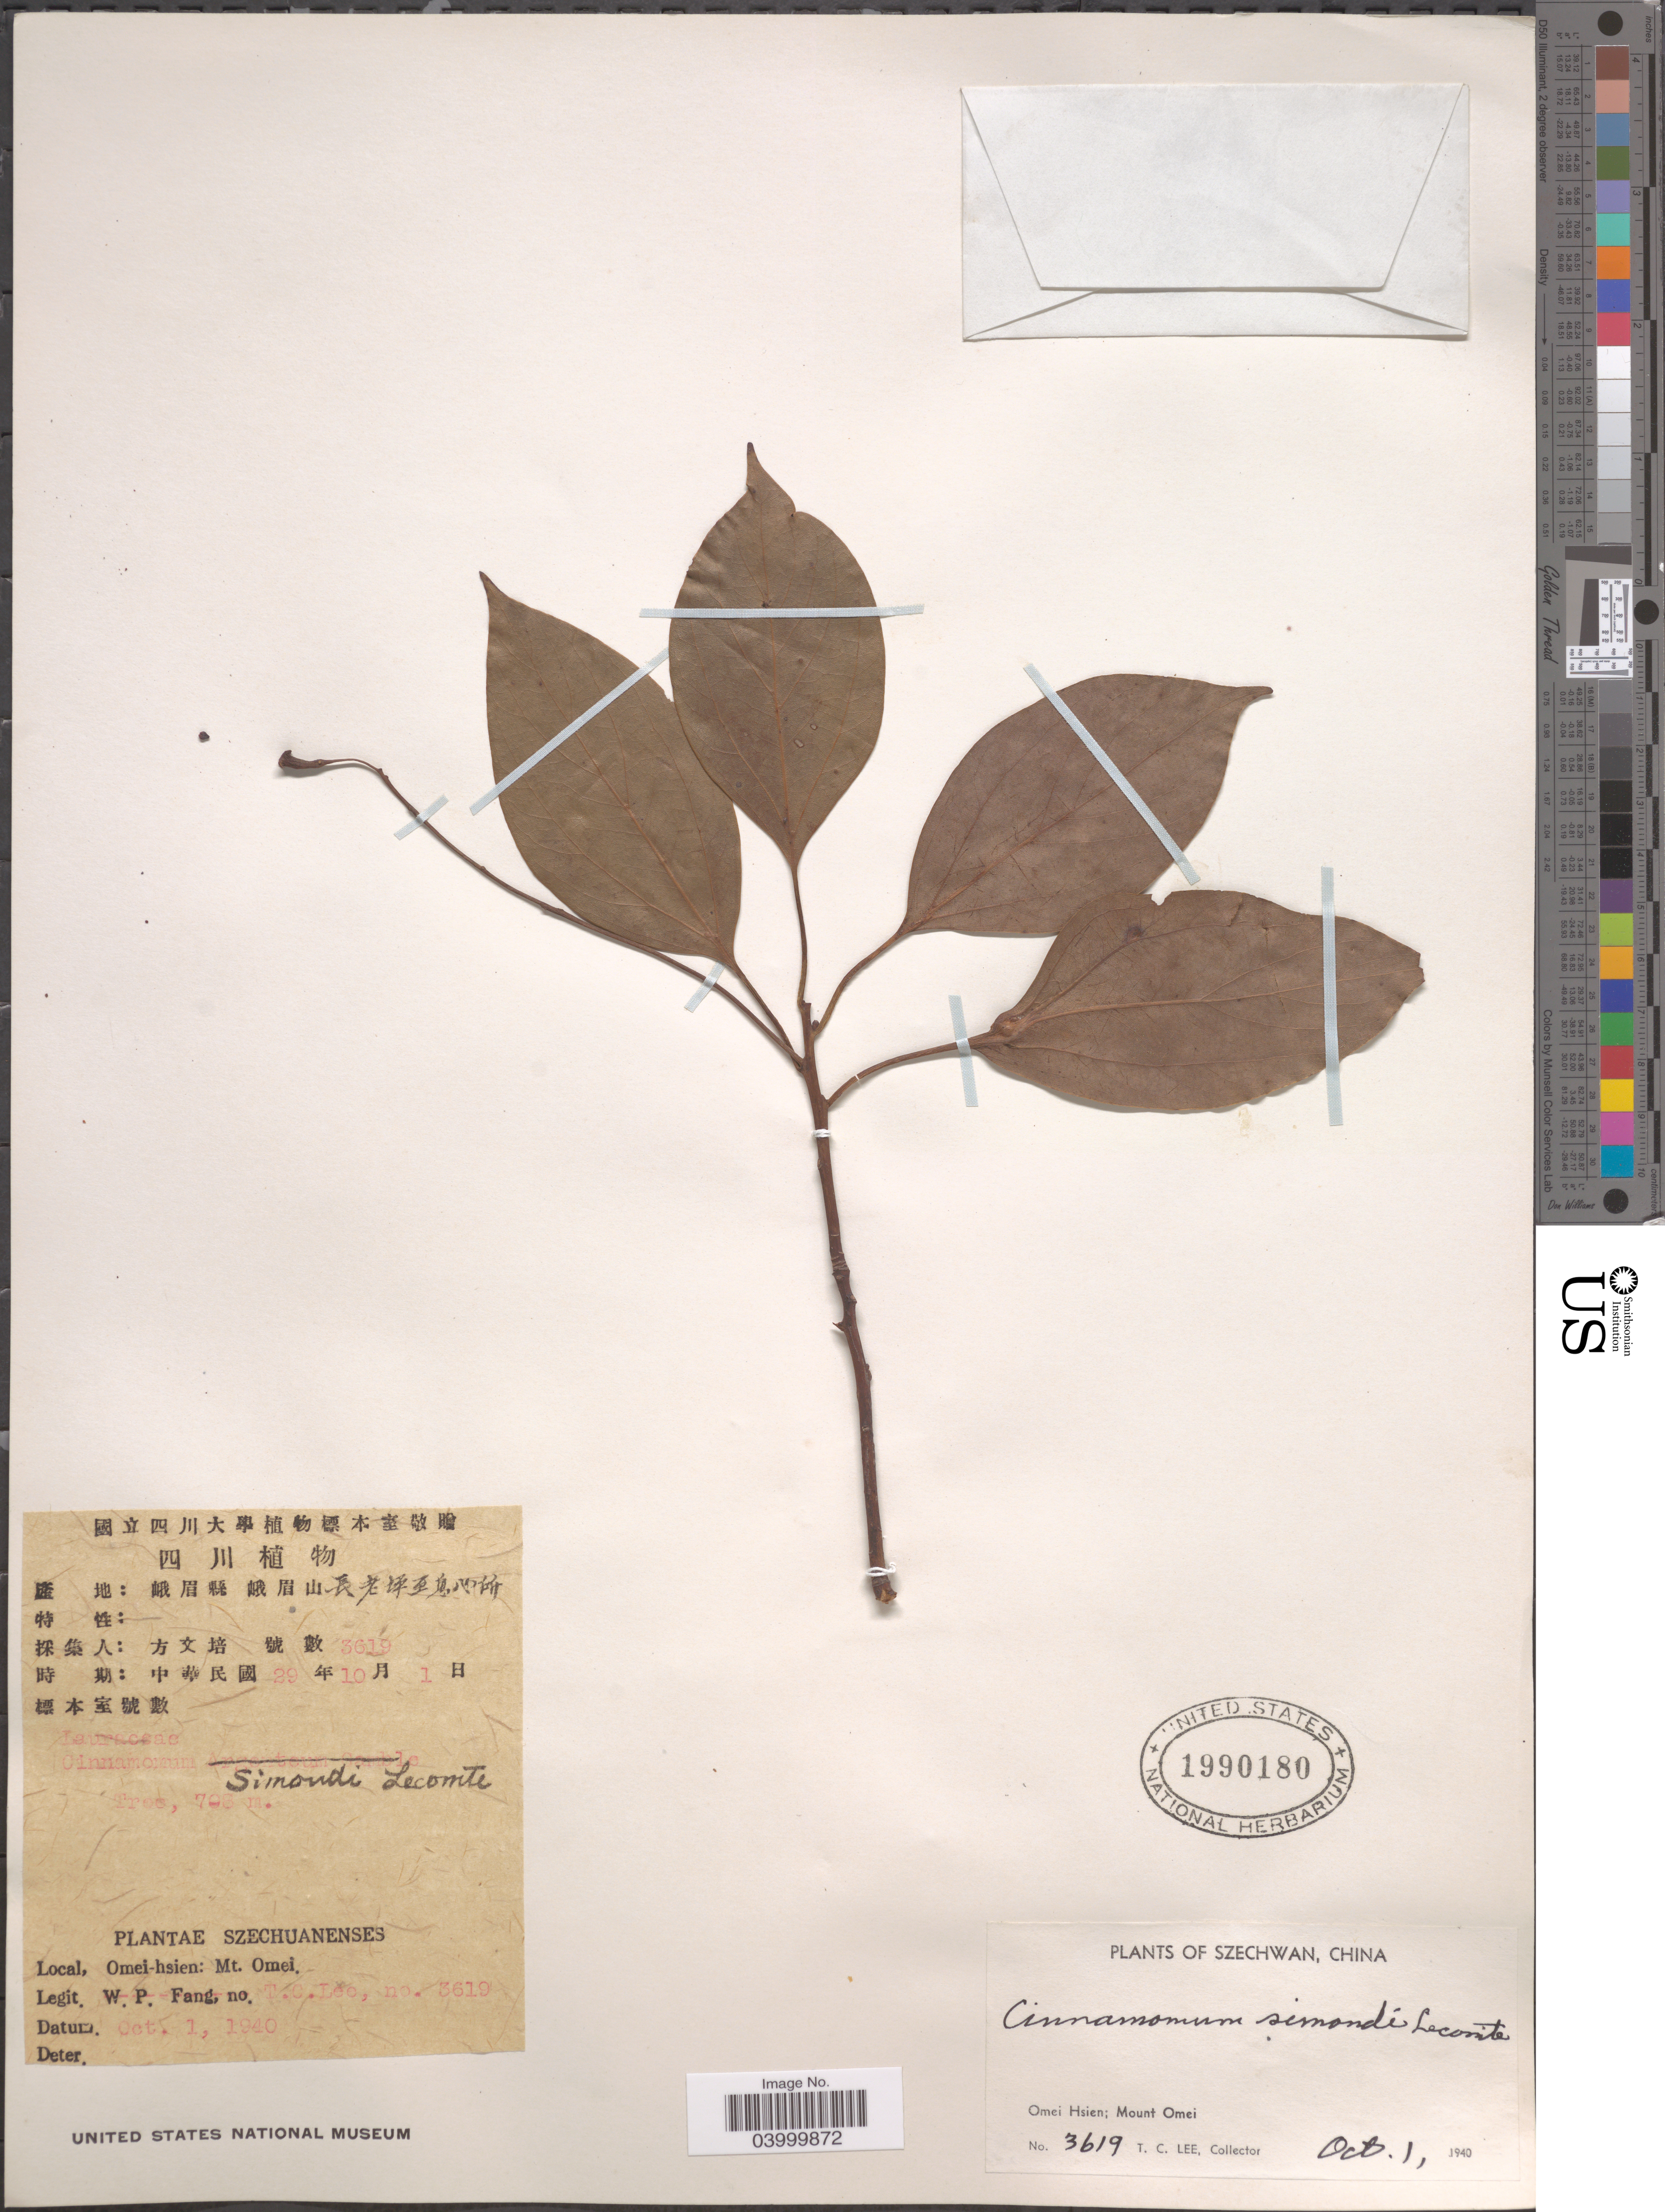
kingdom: Plantae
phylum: Tracheophyta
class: Magnoliopsida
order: Laurales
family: Lauraceae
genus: Cinnamomum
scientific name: Cinnamomum simondii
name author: Lecomte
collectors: T. Lee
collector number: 3619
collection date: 1940-10-01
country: China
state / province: Sichuan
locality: Szechwan. Omei Hsien; Mount Omei.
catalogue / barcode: US 1990180